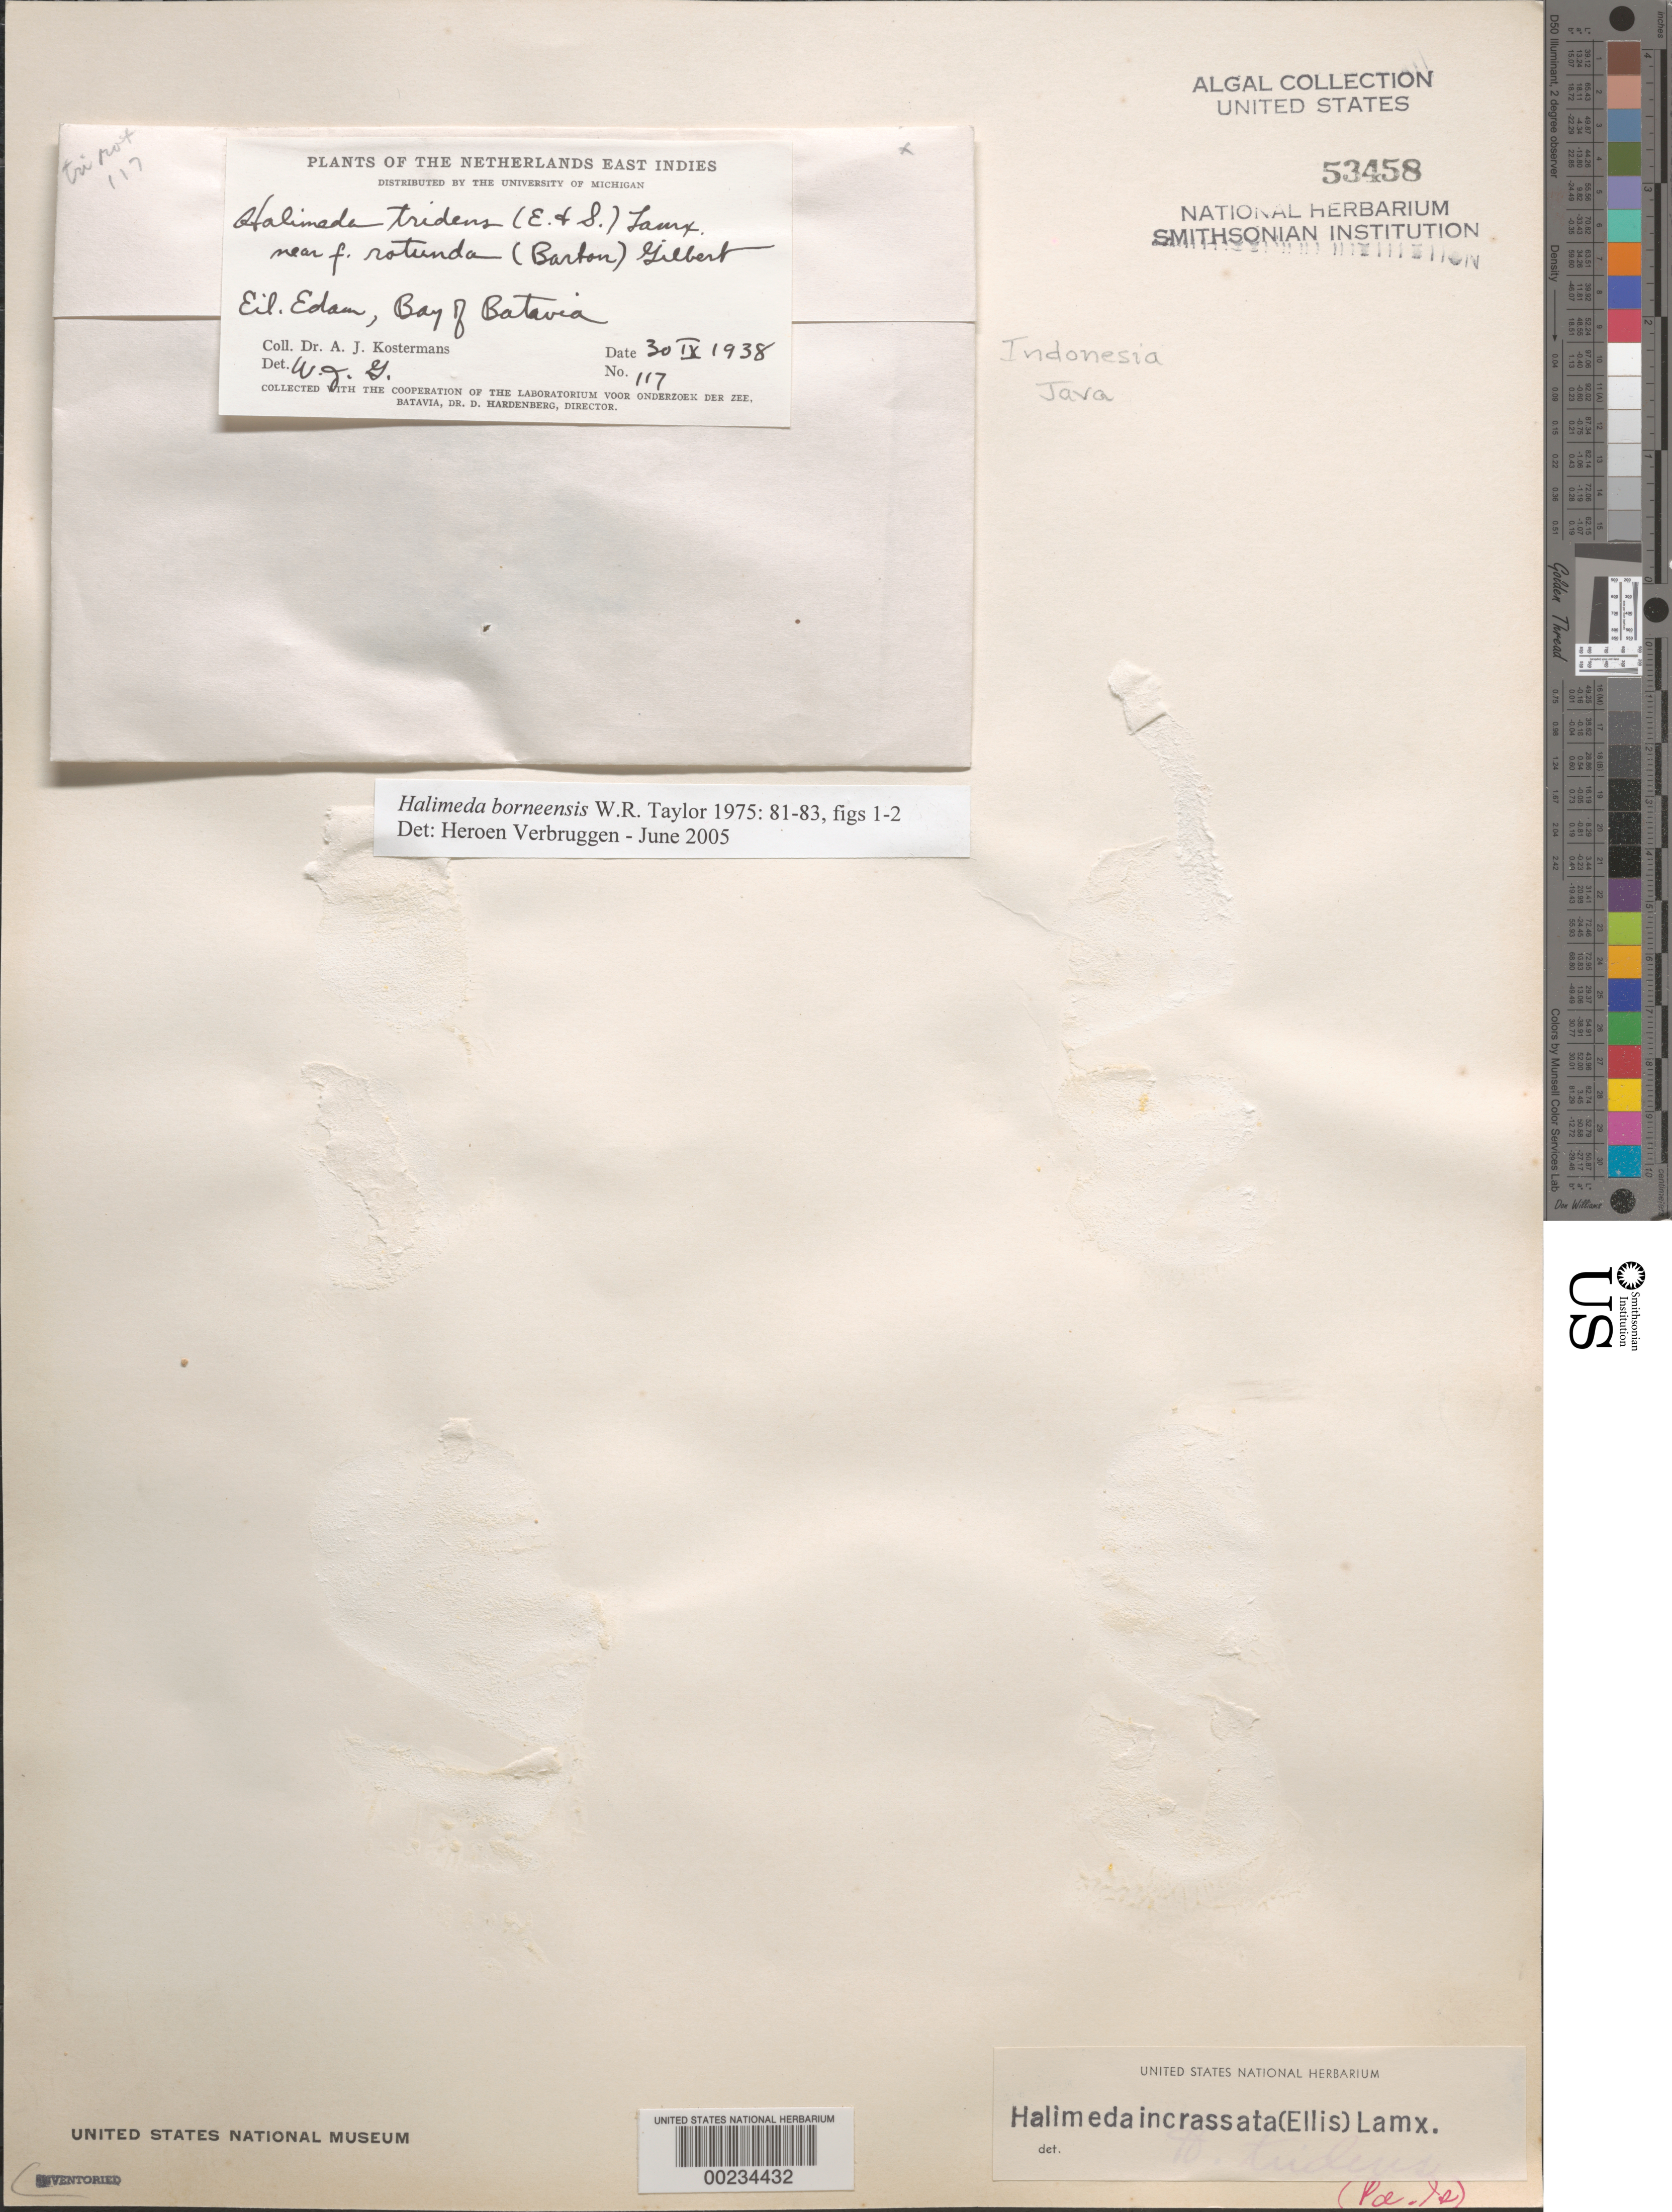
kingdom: Plantae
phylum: Chlorophyta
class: Ulvophyceae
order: Bryopsidales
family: Halimedaceae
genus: Halimeda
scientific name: Halimeda borneensis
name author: W.R. Taylor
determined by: Verbruggen, H.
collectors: A. J. G. Kostermans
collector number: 117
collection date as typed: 30 Sep 1938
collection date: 1938-09-30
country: Indonesia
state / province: Java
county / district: Jakarta Raya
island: Pulau Damar Besar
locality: Djakarta Bay [Bay of Batavia], Eil. Edam [= Pulau Damar Besar]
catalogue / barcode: US 53458